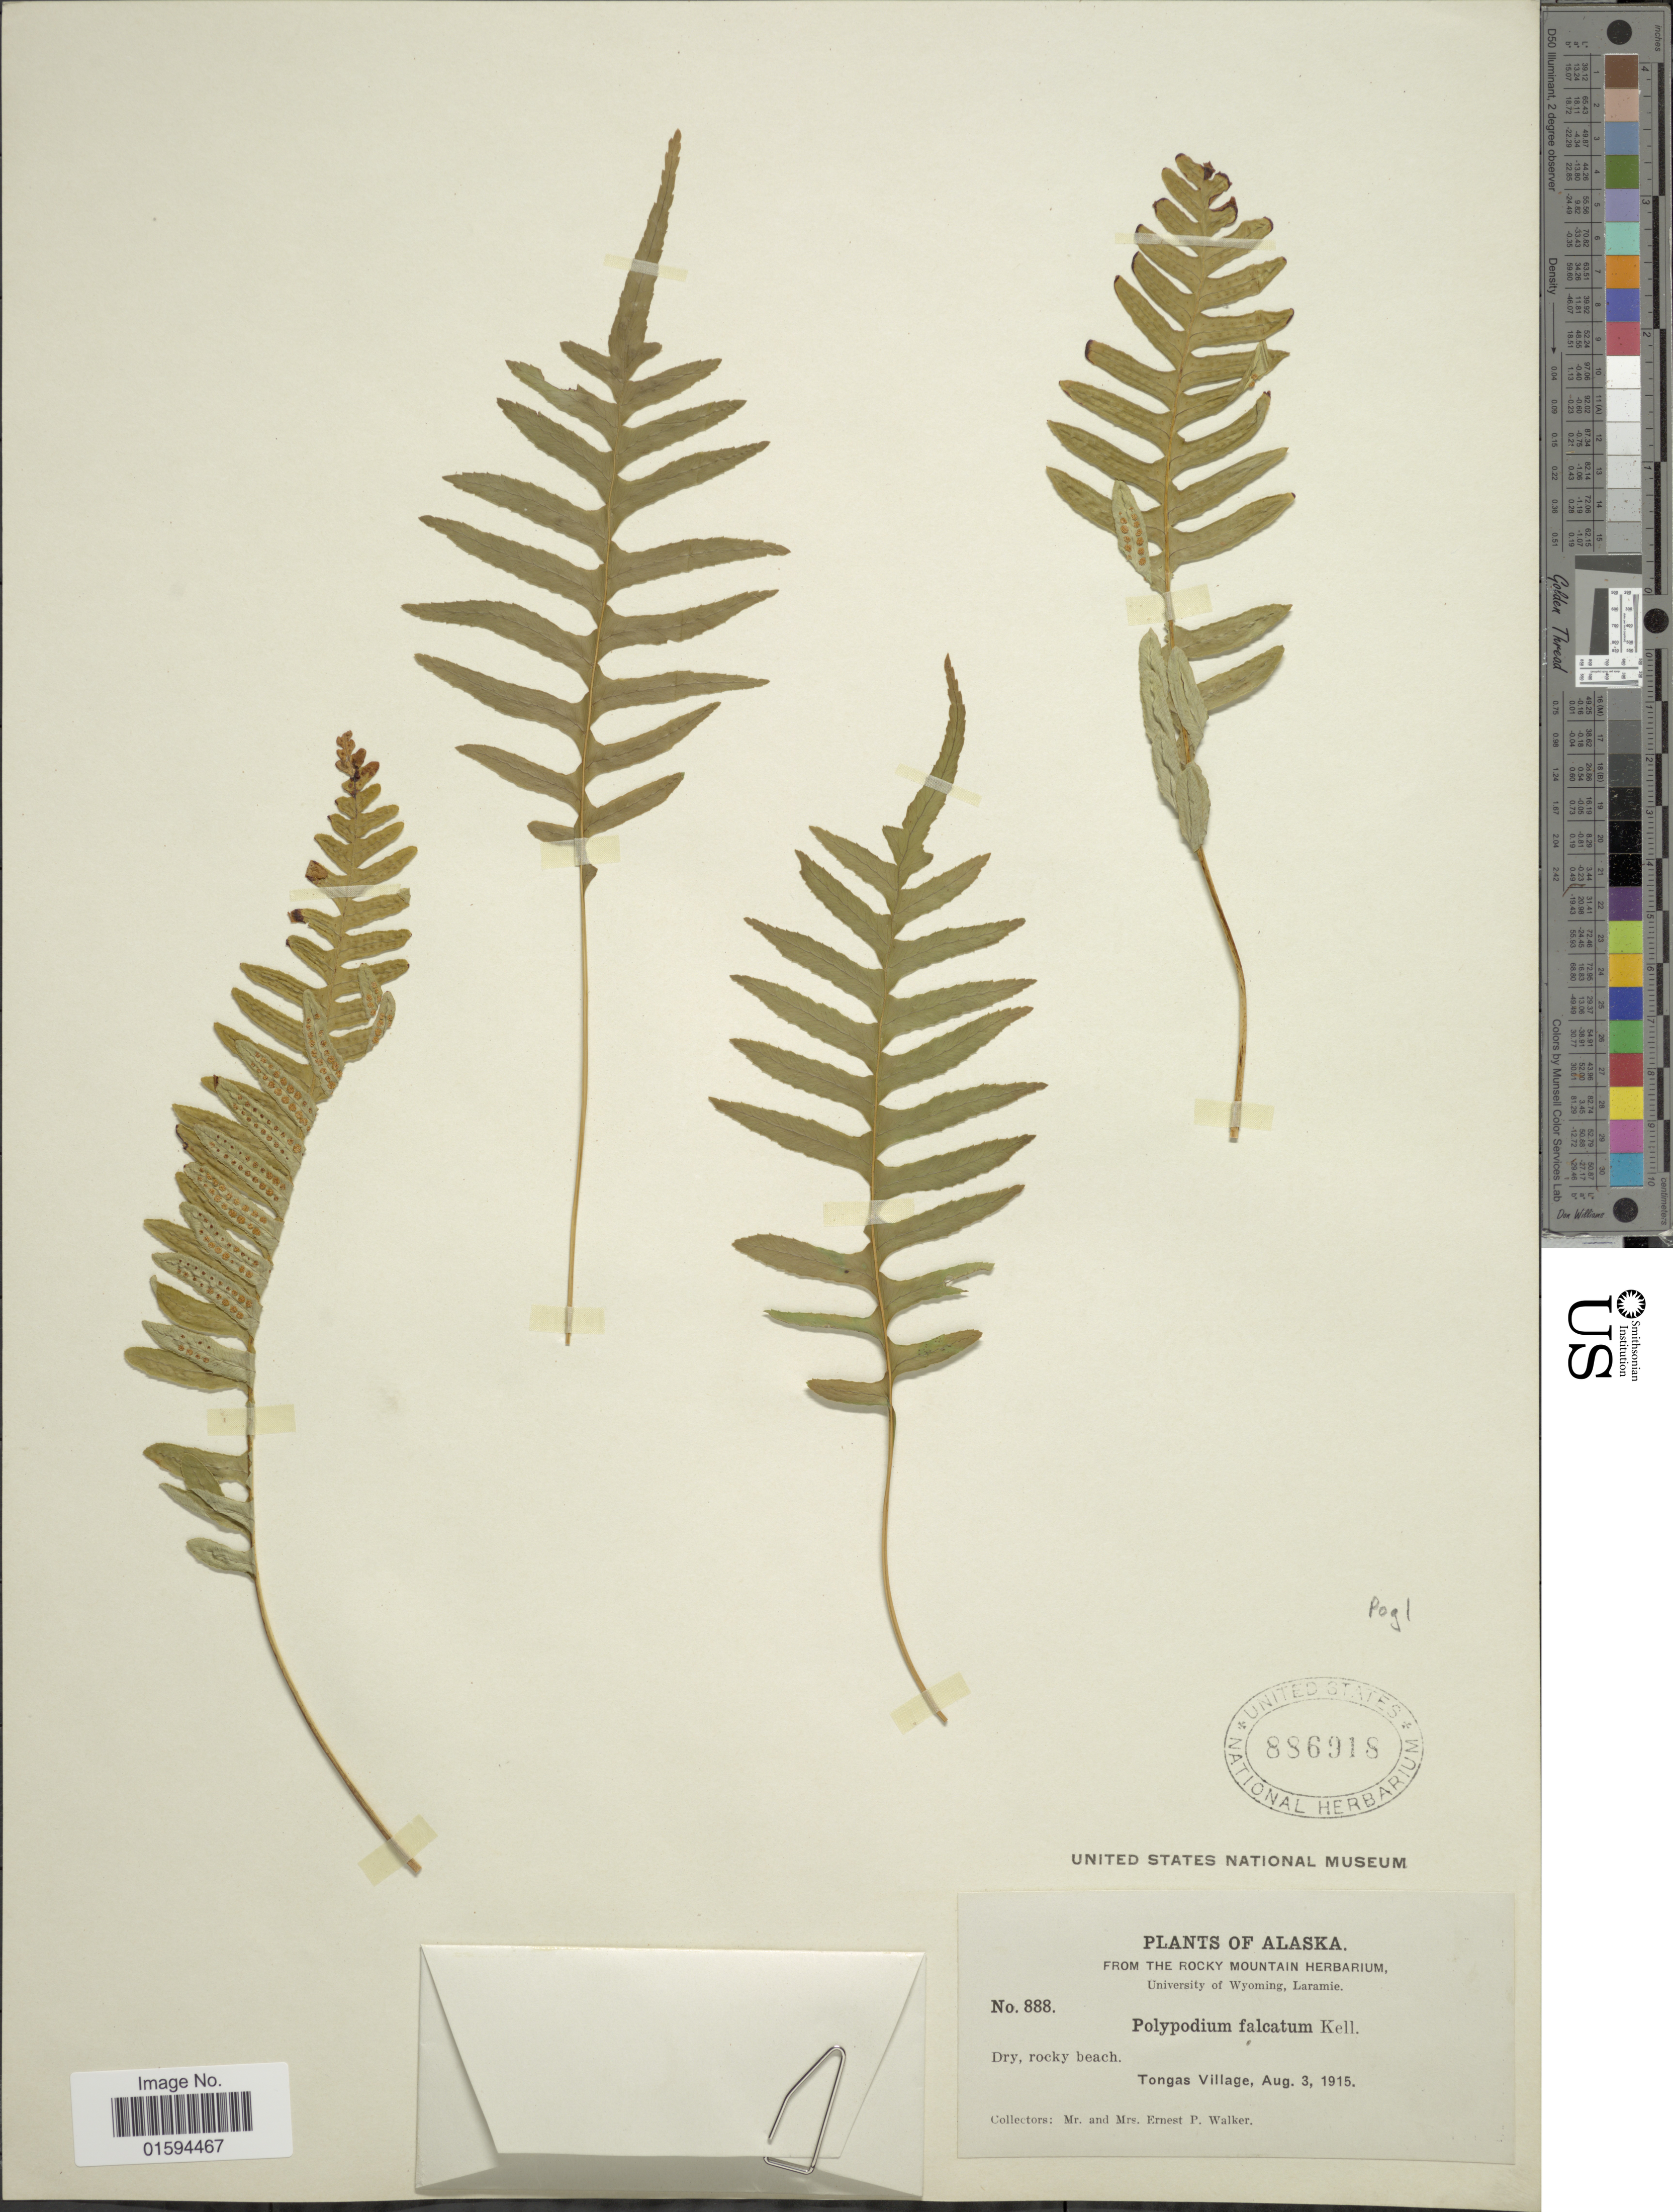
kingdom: Plantae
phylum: Tracheophyta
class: Polypodiopsida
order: Polypodiales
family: Polypodiaceae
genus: Polypodium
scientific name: Polypodium glycyrrhiza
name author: D.C. Eaton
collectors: E. P. Walker & E. Walker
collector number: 888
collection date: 1915-08-03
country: United States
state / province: Alaska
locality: Tongas Village.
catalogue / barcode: US 886918